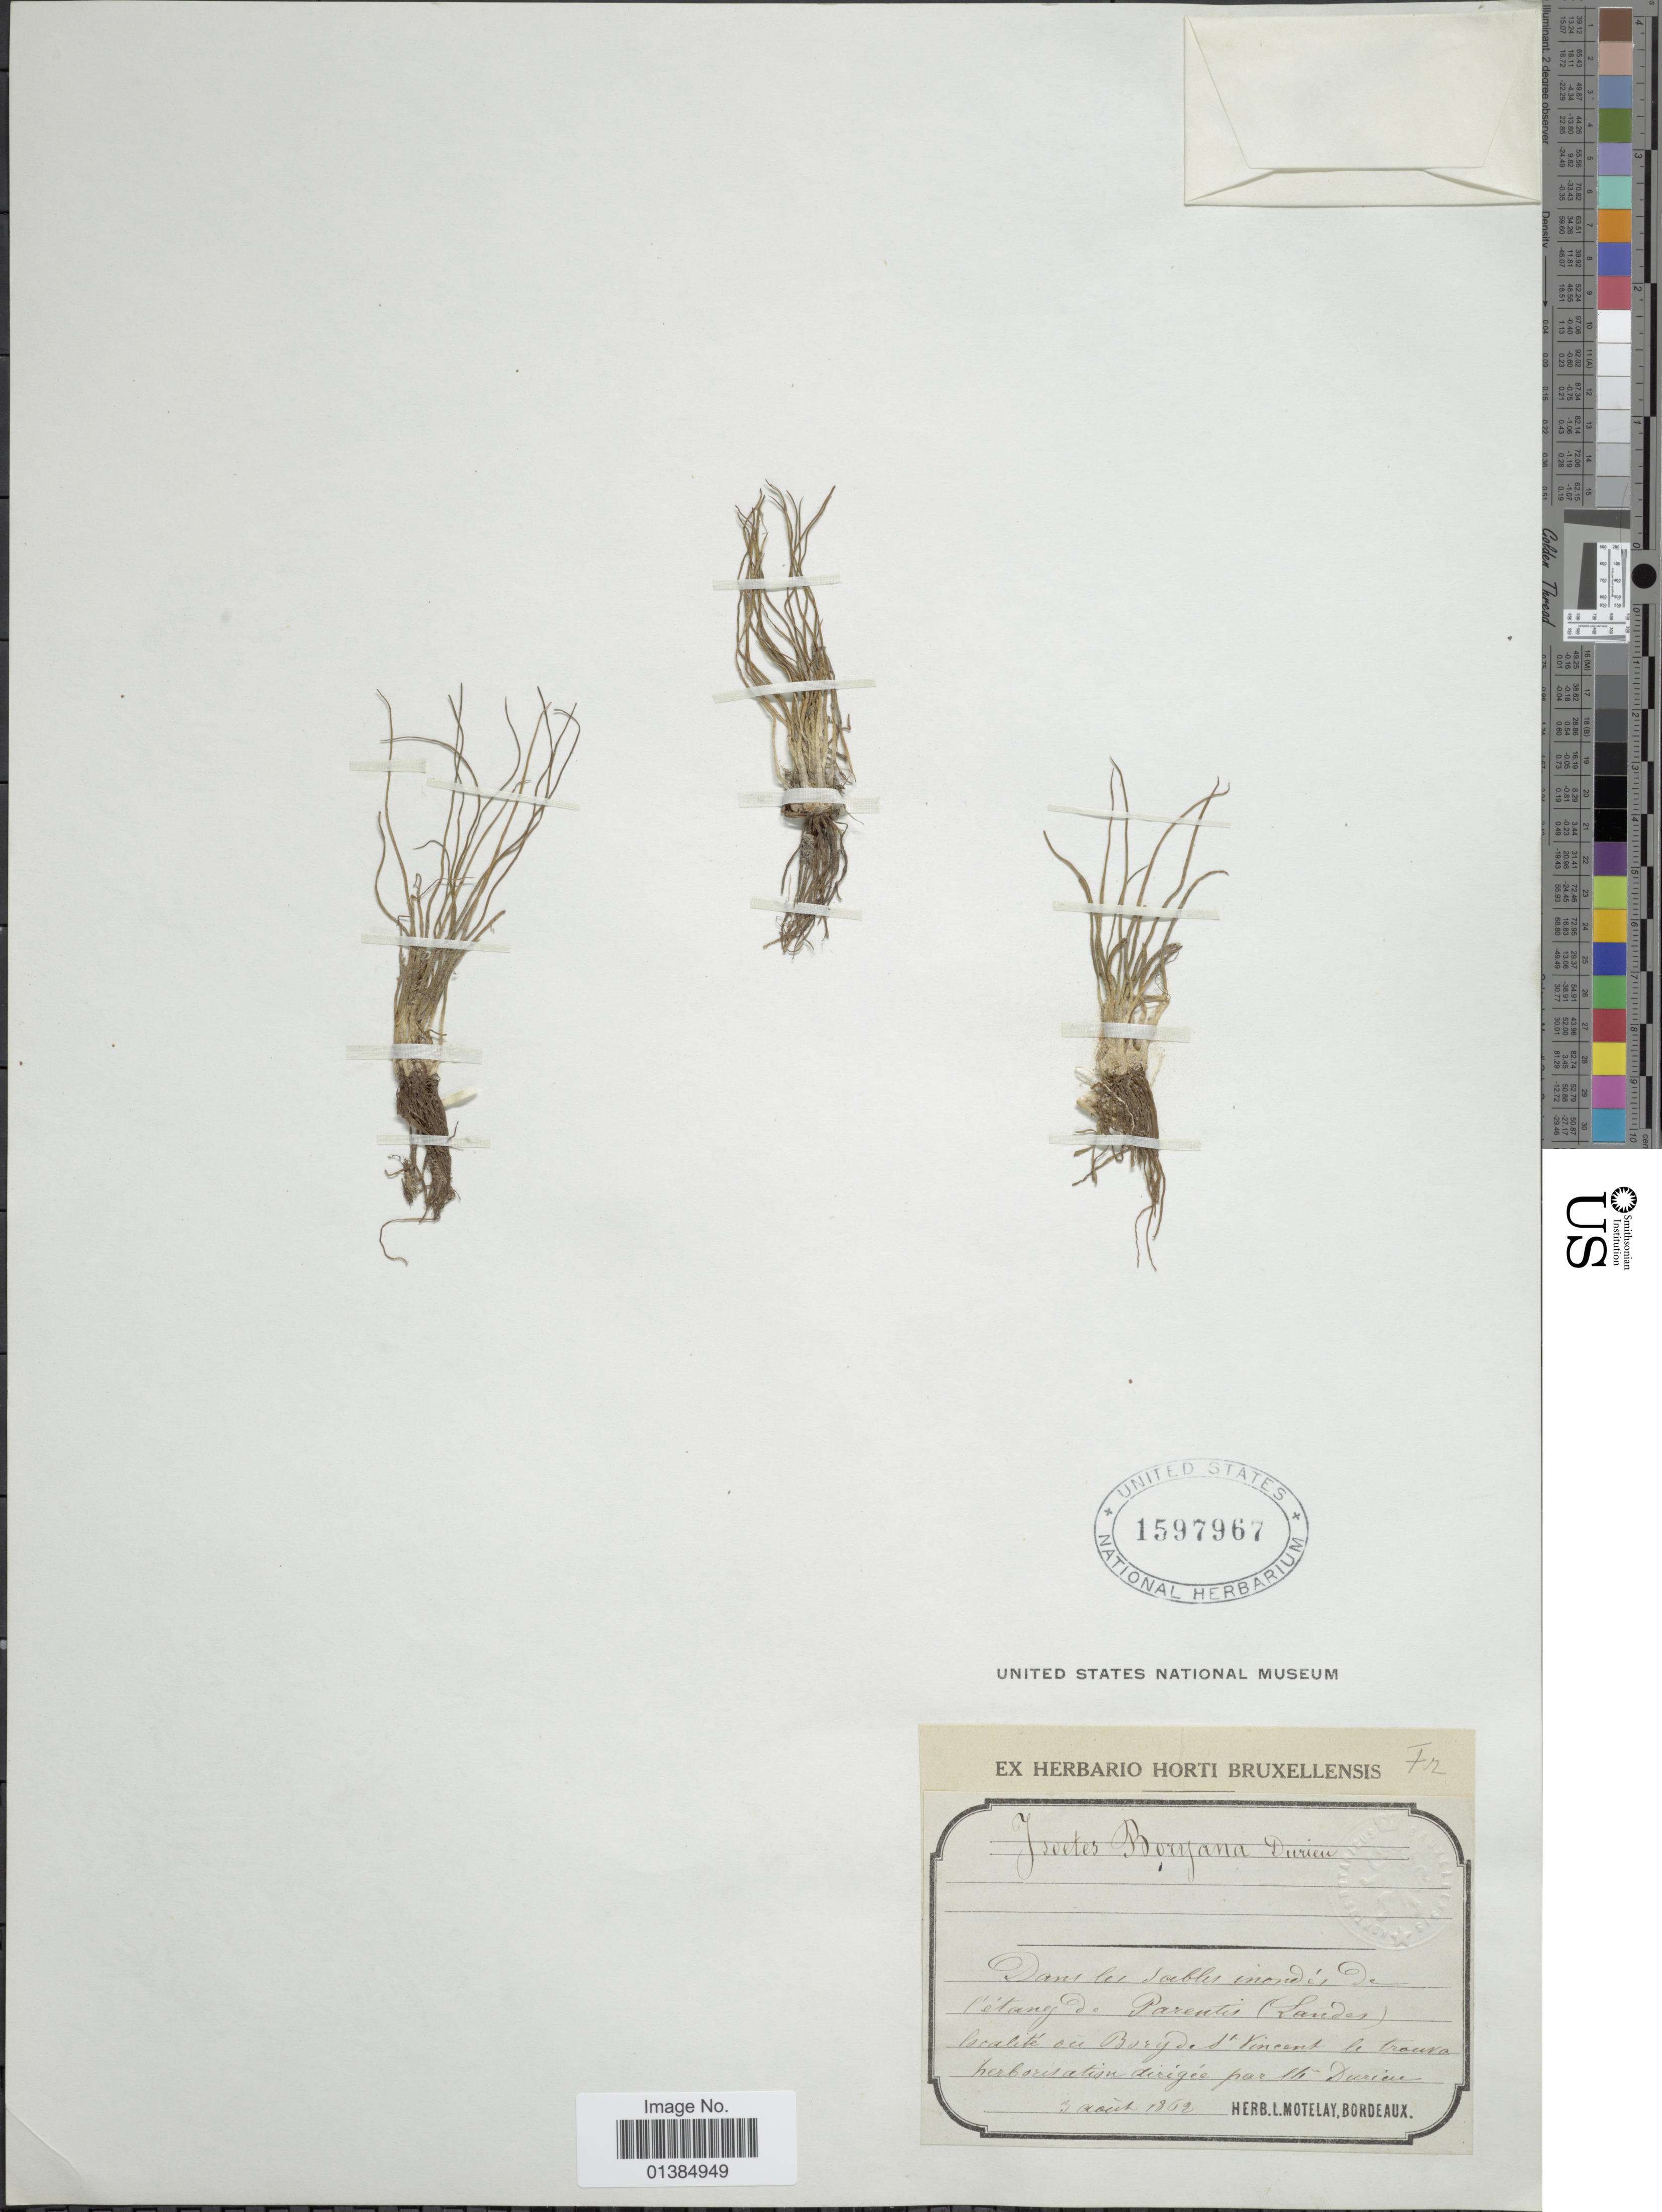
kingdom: Plantae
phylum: Tracheophyta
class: Lycopodiopsida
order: Isoetales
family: Isoetaceae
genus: Isoetes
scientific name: Isoetes boryana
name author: Durieu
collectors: ex herb. L. Motelay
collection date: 1862-08-03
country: France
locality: Dans des sables incidís de l'etang do Parentis (Landes). [interpreted]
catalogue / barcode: US 1597967